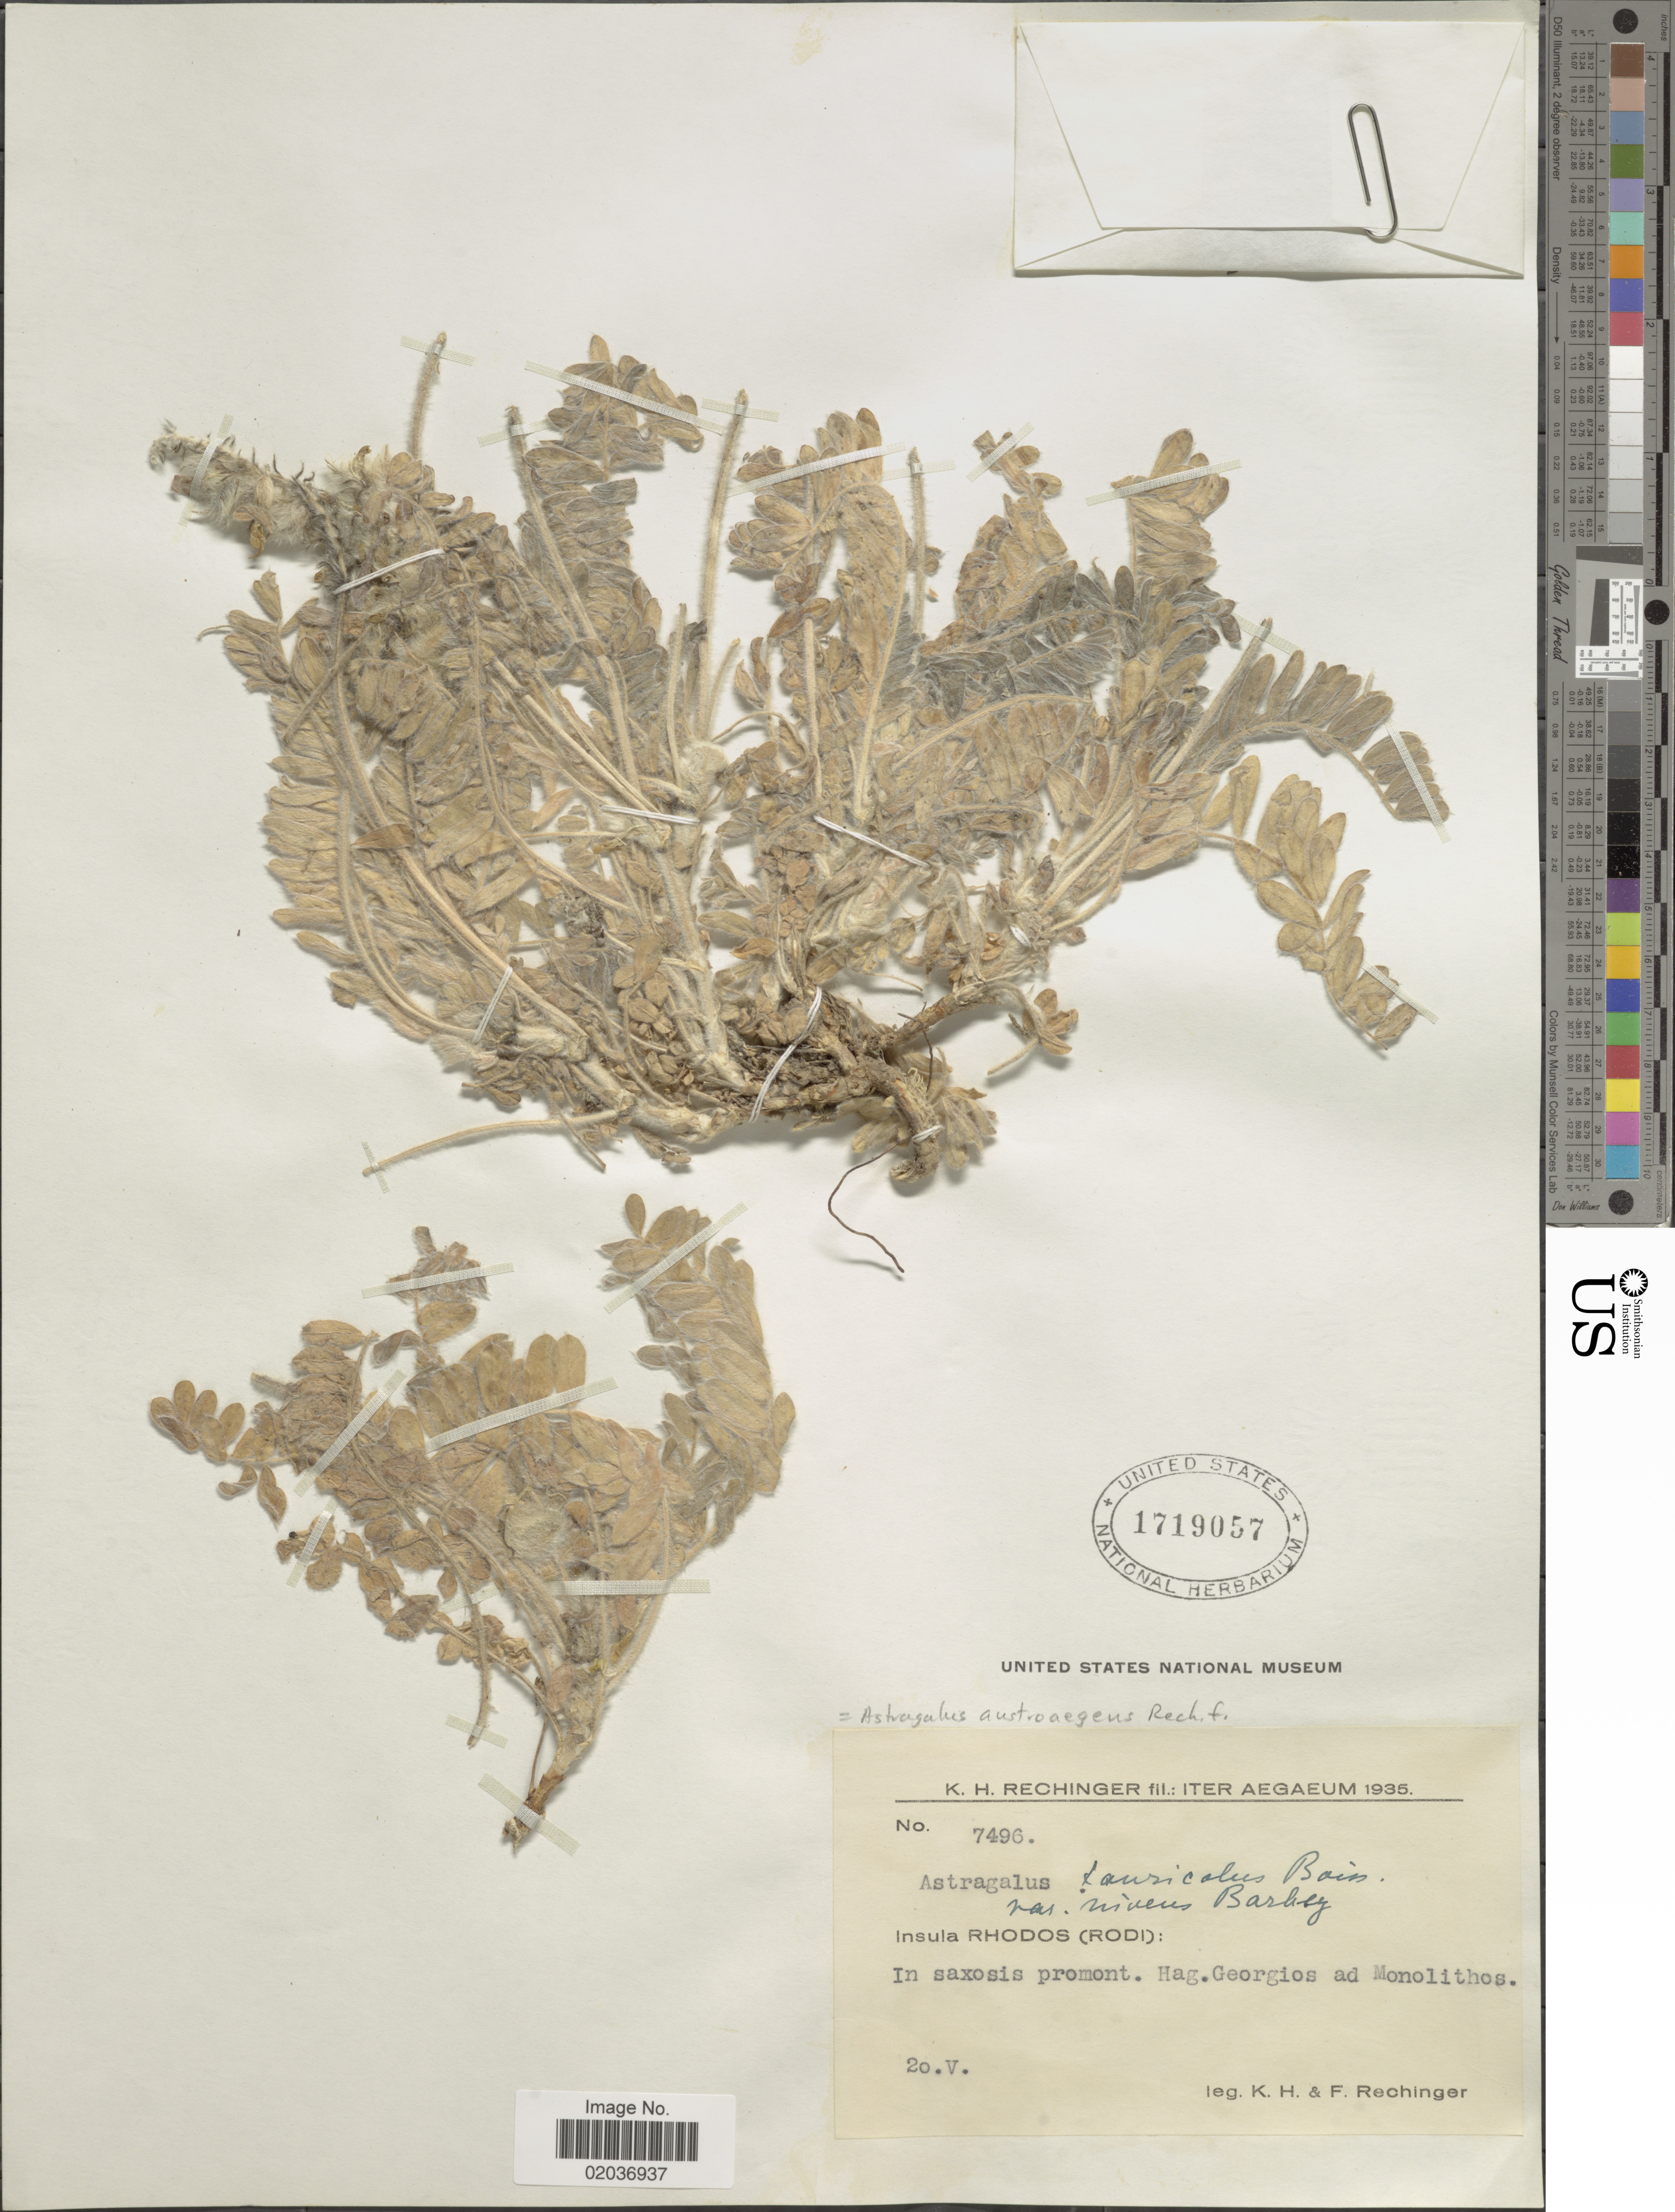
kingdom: Plantae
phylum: Tracheophyta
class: Magnoliopsida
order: Fabales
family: Fabaceae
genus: Astragalus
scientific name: Astragalus austroaegaeus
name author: Rech. f.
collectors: K. H. Rechinger & F. Rechinger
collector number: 7496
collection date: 1935-05-20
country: Greece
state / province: South Aegean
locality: Aegaeum. Insula Rhodos (Rodi): Hag. Georgios ad Monolithos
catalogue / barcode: US 1719057